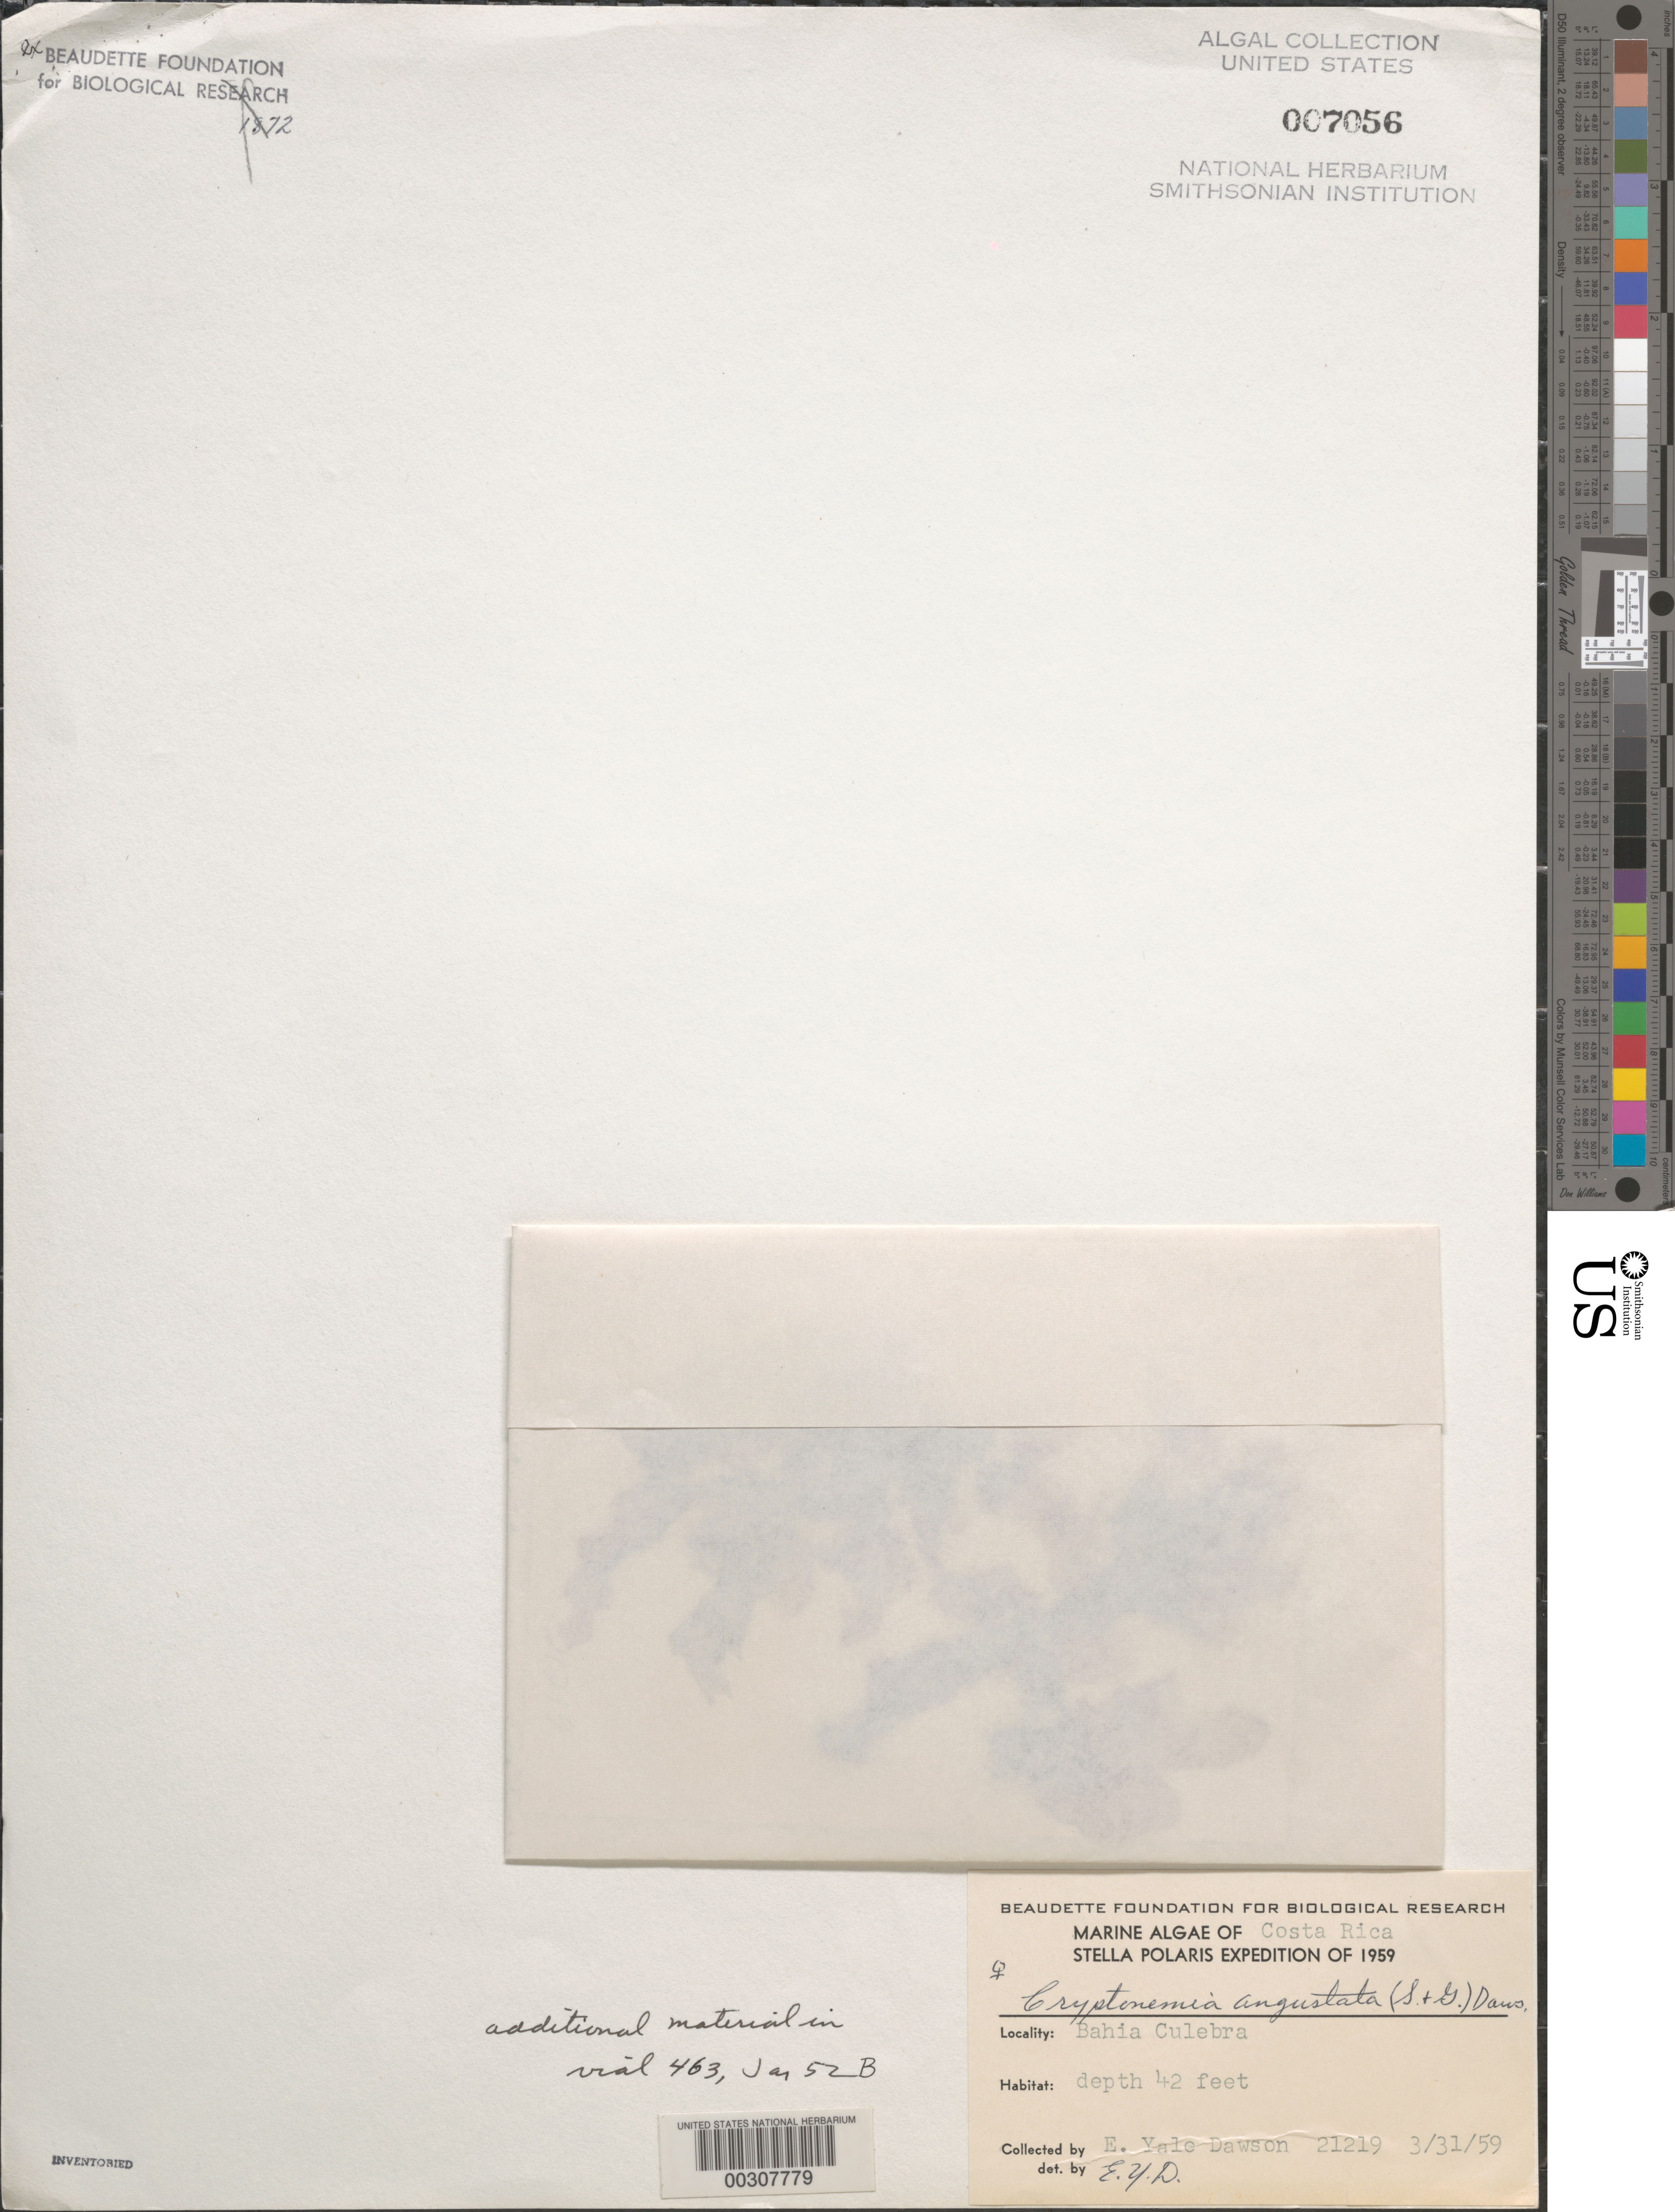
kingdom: Plantae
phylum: Rhodophyta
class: Florideophyceae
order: Halymeniales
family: Halymeniaceae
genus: Cryptonemia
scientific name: Cryptonemia angustata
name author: Okamura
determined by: Dawson, E. Y.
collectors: E. Y. Dawson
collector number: EYD 21219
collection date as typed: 31 Mar 1959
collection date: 1959-03-31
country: Costa Rica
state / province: Guanacaste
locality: Bahia Culebra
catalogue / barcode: US 7056